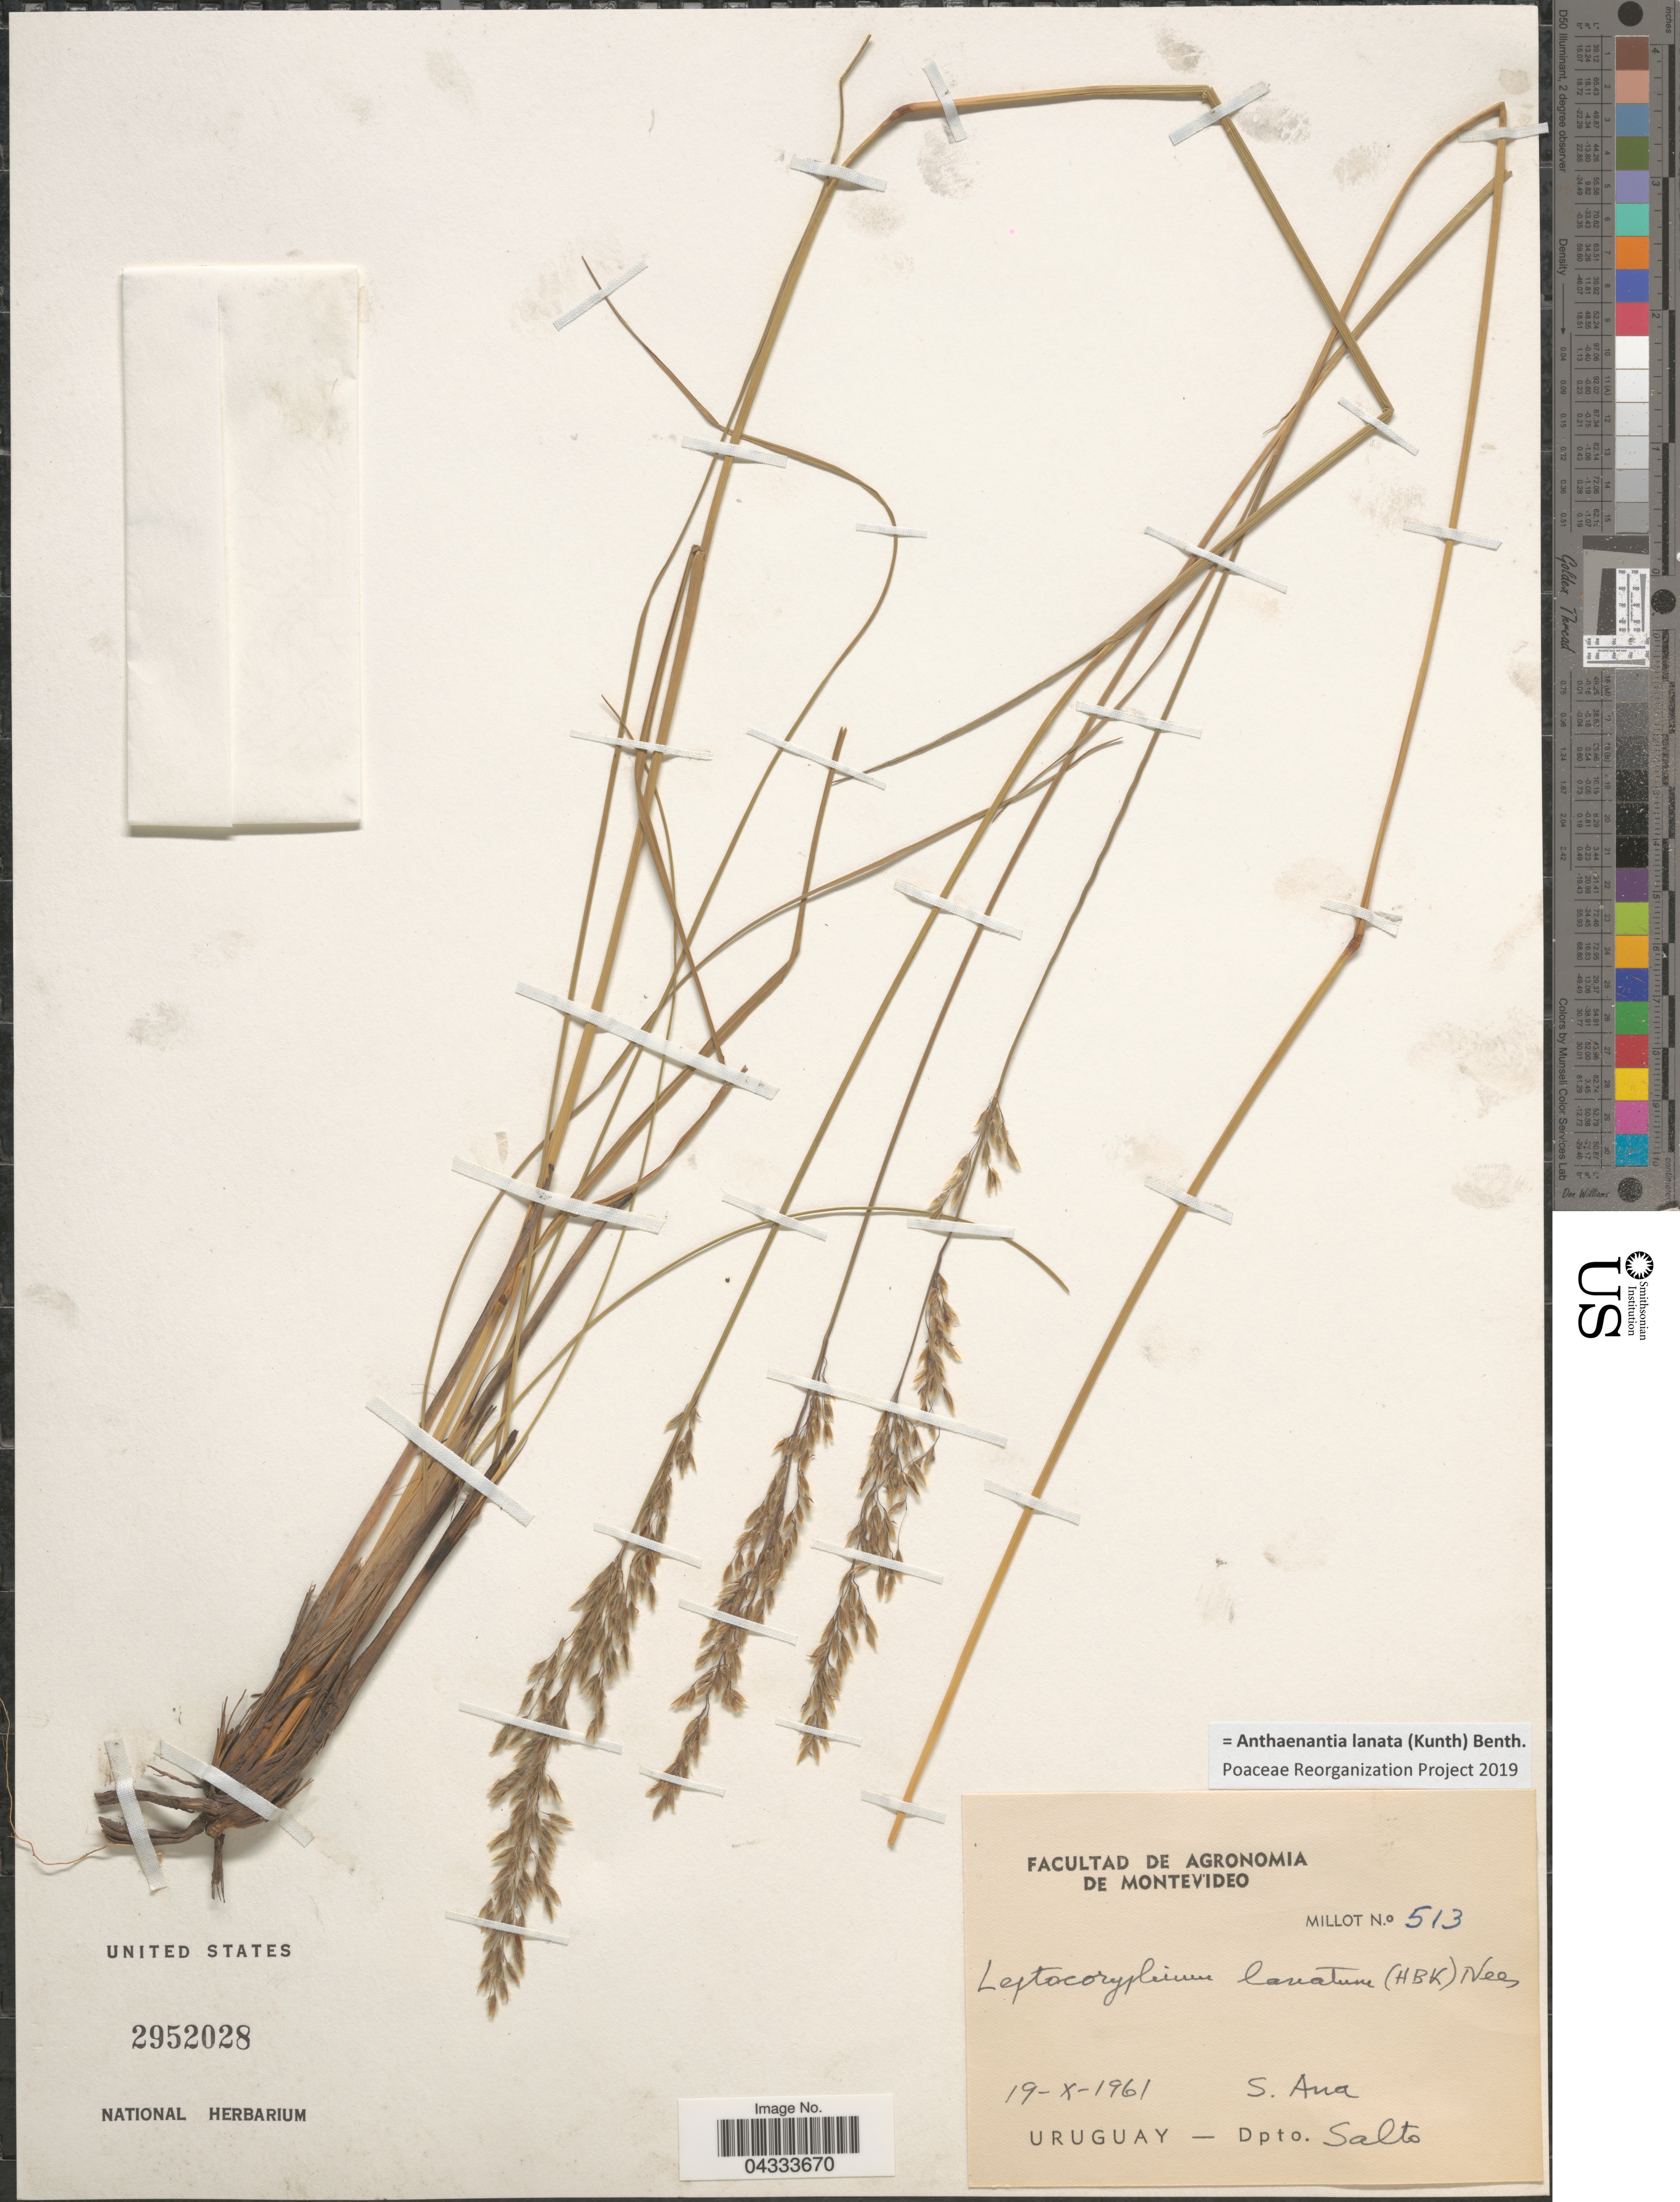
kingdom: Plantae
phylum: Tracheophyta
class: Liliopsida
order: Poales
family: Poaceae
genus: Anthaenantia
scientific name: Anthaenantia lanata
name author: (Kunth) Benth.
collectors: -. Millot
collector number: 513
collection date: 1961-10-19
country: Uruguay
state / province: Salto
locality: S. Ana. Dpto. Salto.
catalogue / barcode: US 2952028